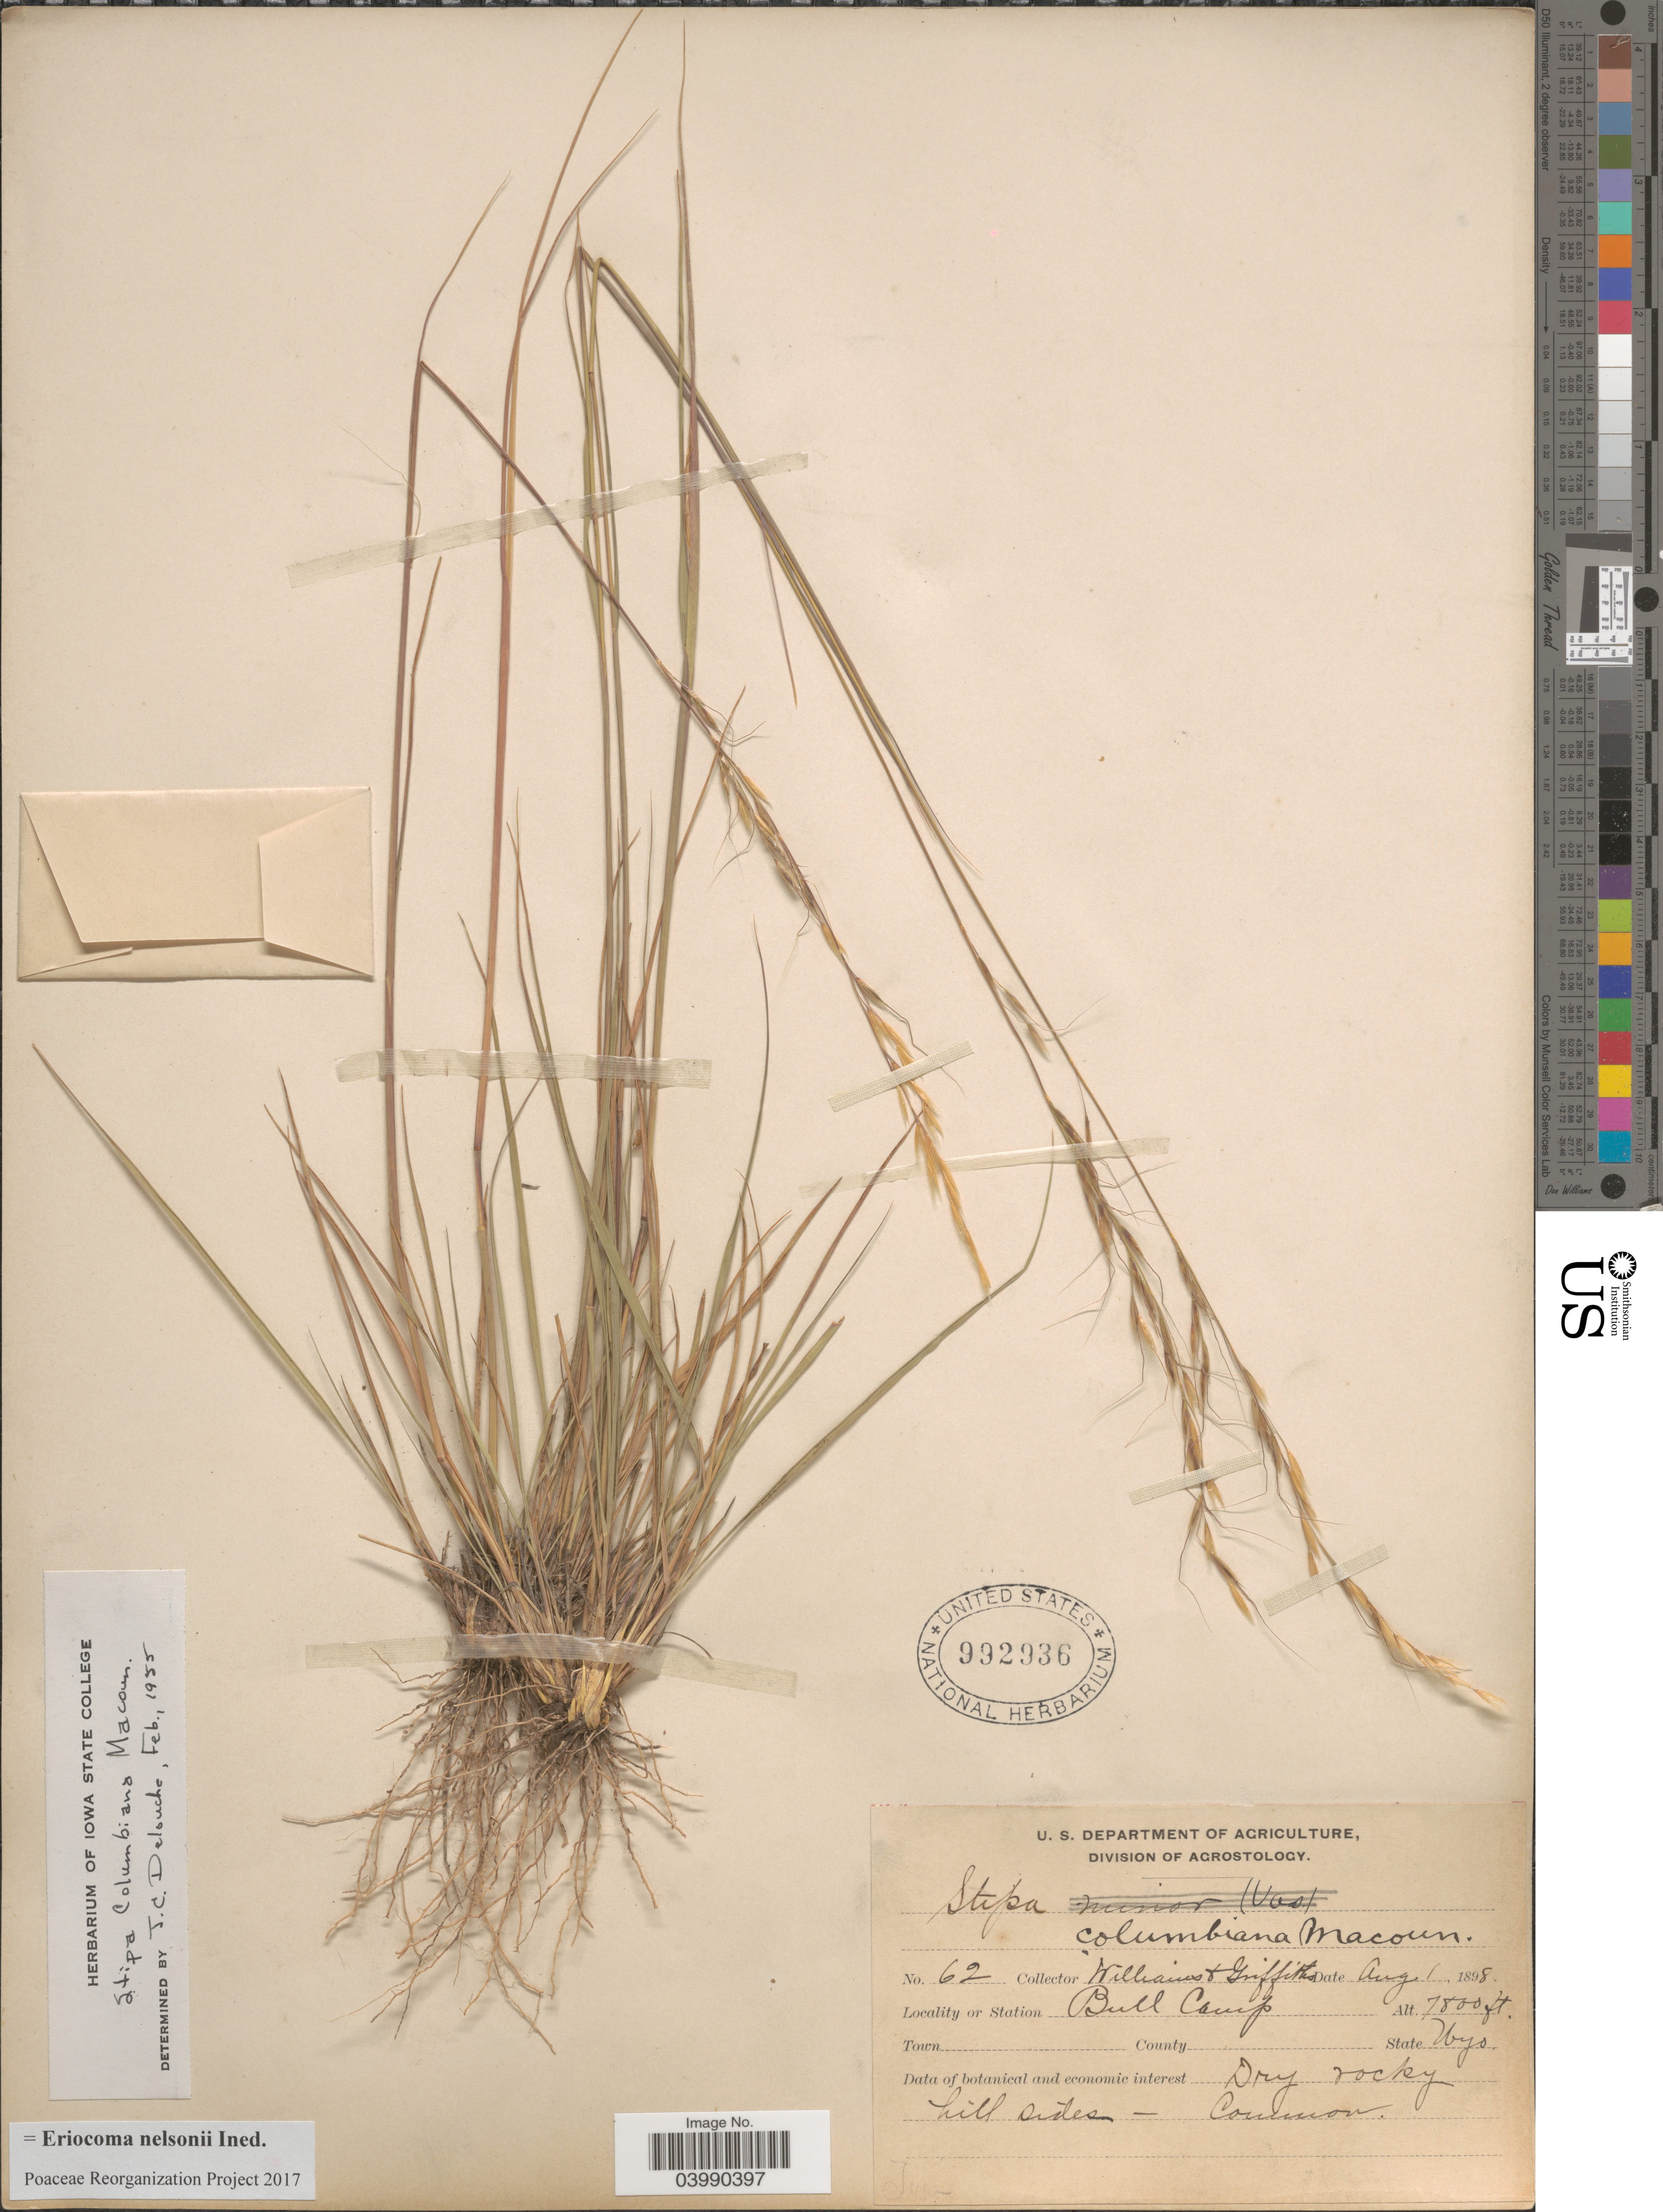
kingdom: Plantae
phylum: Tracheophyta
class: Liliopsida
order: Poales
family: Poaceae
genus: Eriocoma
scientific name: Eriocoma nelsonii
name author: (Scribn.) Romasch.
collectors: -- Williams & -- Griffiths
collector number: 62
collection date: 1898-08-01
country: United States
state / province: Wyoming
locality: Station Bull Camp. Dry rocky hill sides.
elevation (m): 2377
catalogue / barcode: US 992936